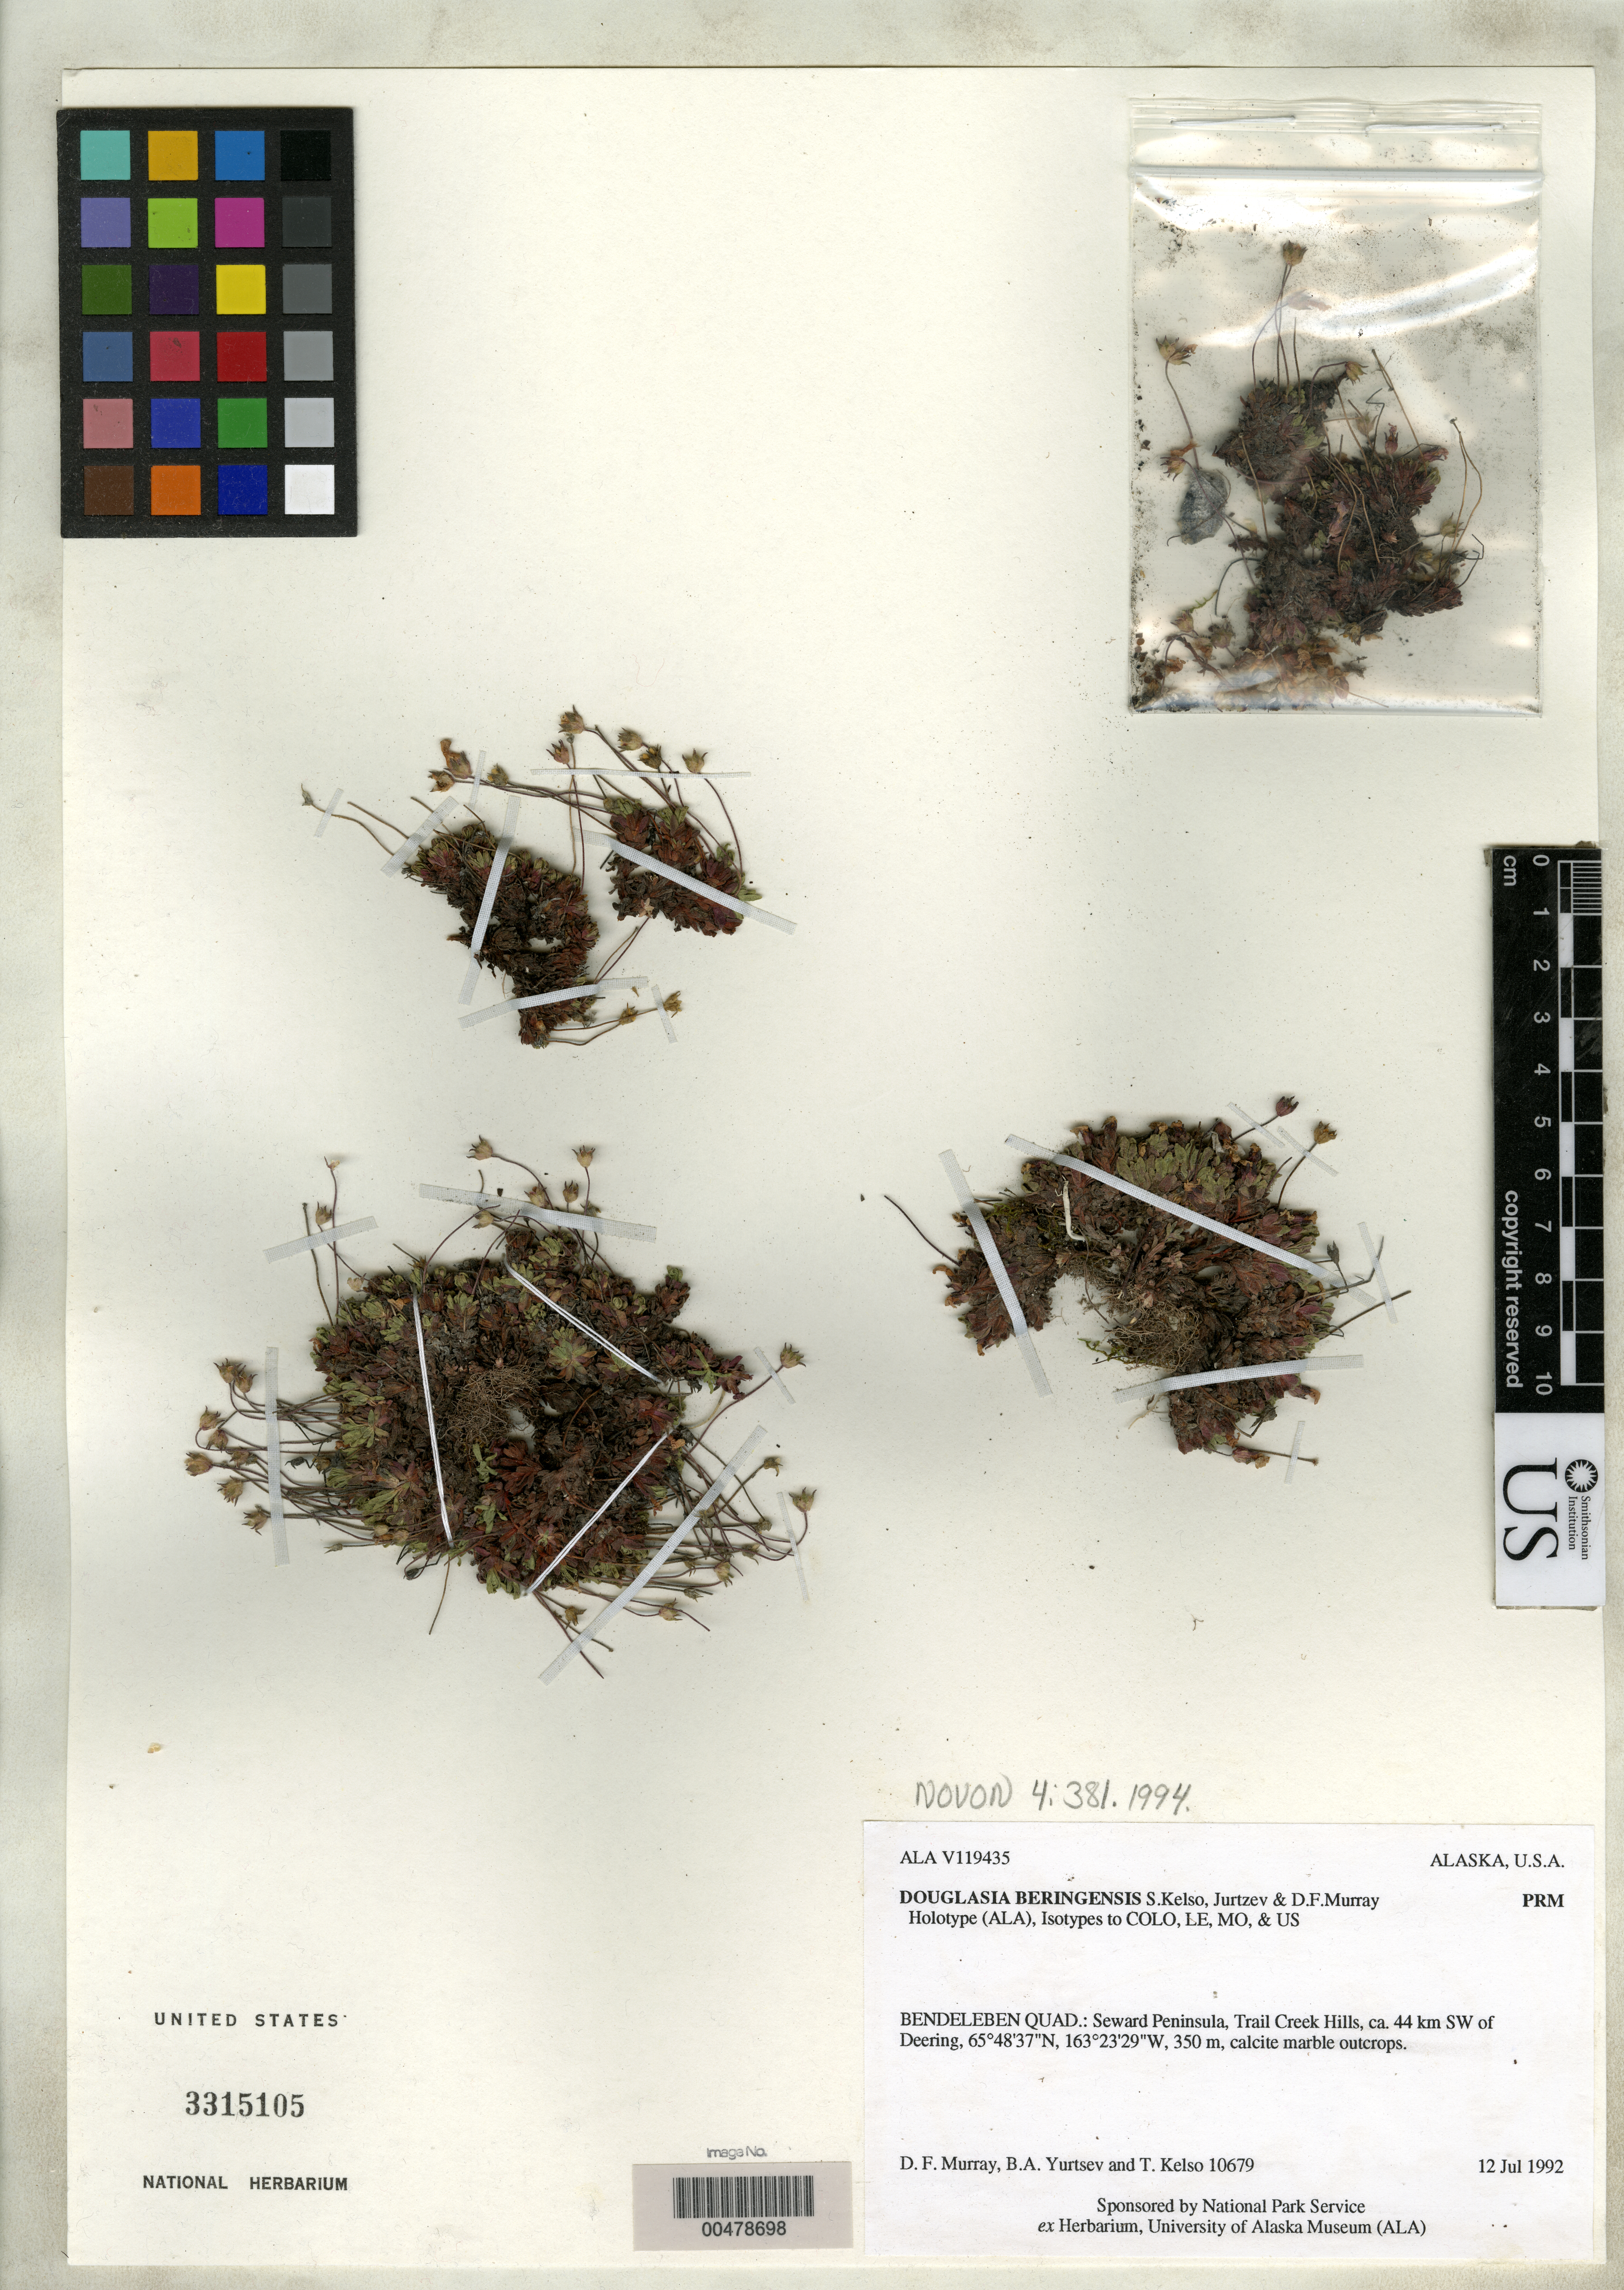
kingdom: Plantae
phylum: Tracheophyta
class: Magnoliopsida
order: Ericales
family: Primulaceae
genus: Douglasia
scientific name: Douglasia beringensis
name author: S. Kelso et al.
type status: Isotype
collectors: D. F. Murray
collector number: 10679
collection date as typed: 12 Jul 1992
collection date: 1992-07-12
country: United States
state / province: Alaska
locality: Bendelebren Quad., Seward Peninsula, Trail Creek Hills, ca. 44 km SW of Deering.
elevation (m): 350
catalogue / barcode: US 3315105